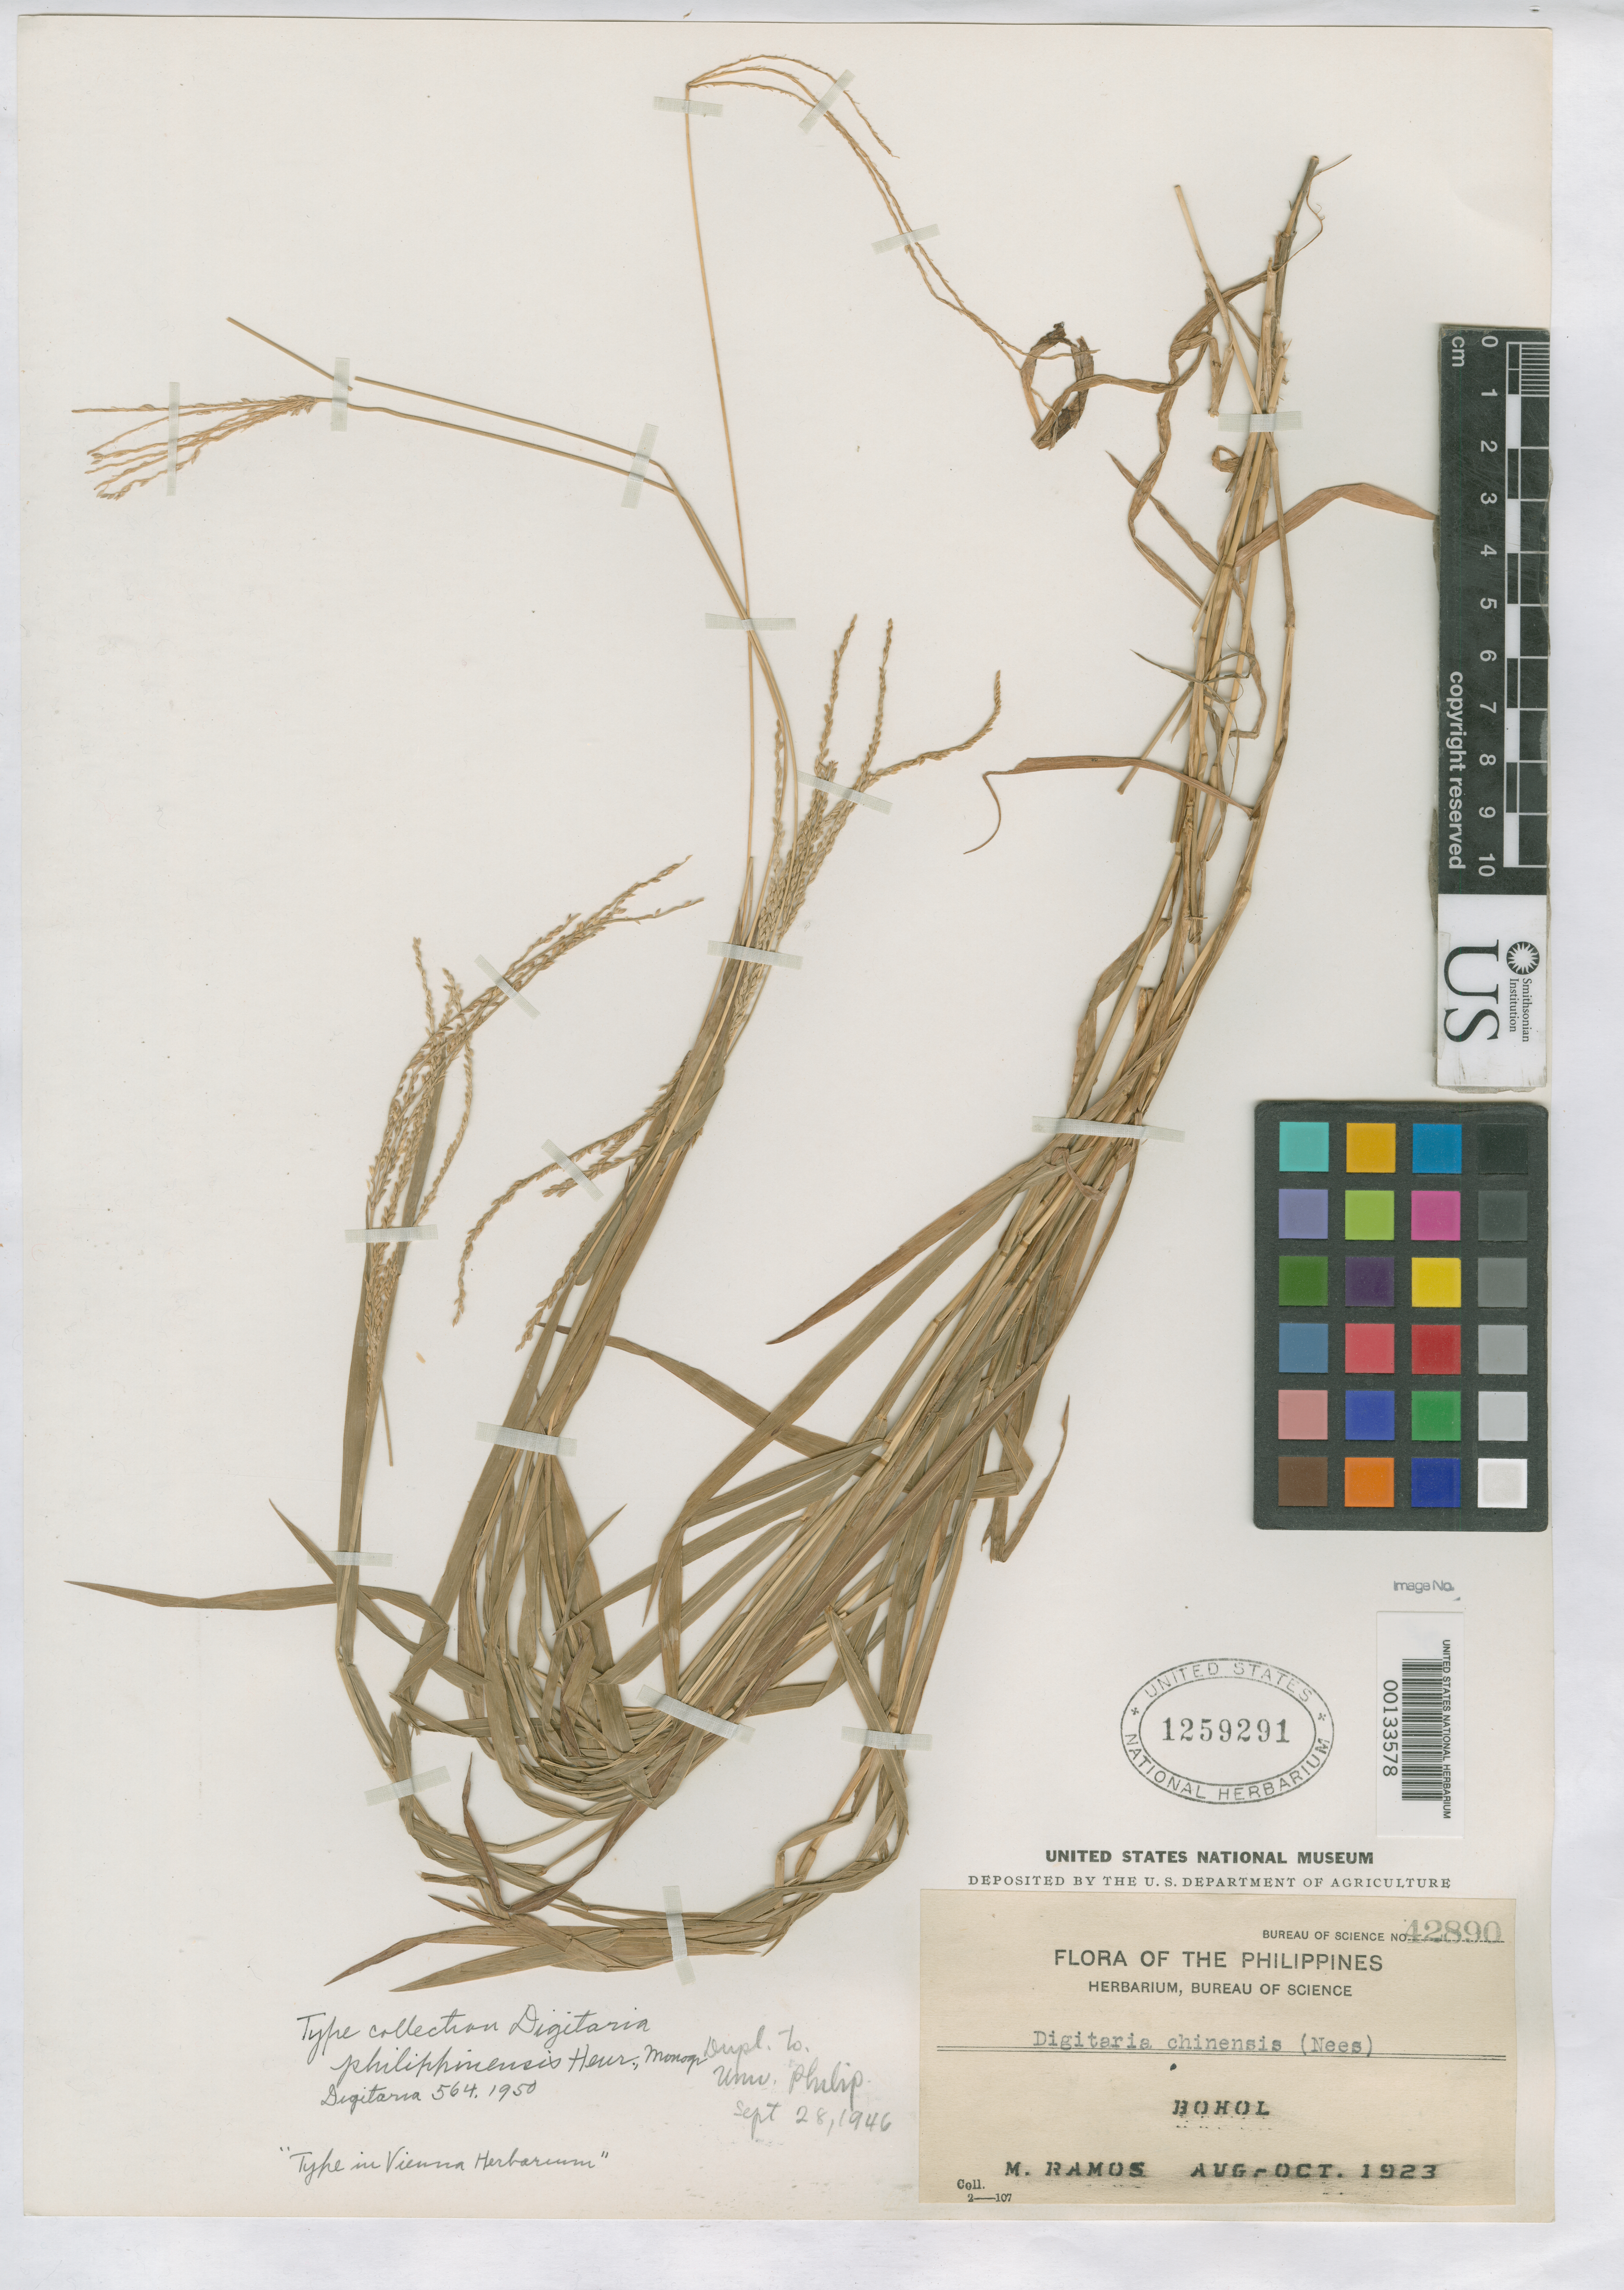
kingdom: Plantae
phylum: Tracheophyta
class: Liliopsida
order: Poales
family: Poaceae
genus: Digitaria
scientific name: Digitaria philippinensis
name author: Henr.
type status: Isotype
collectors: M. Ramos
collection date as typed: Aug 1923 to -- --- 1923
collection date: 1923-08/1923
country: Philippines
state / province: Central Visayas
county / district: Bohol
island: Bohol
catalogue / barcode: US 1259291